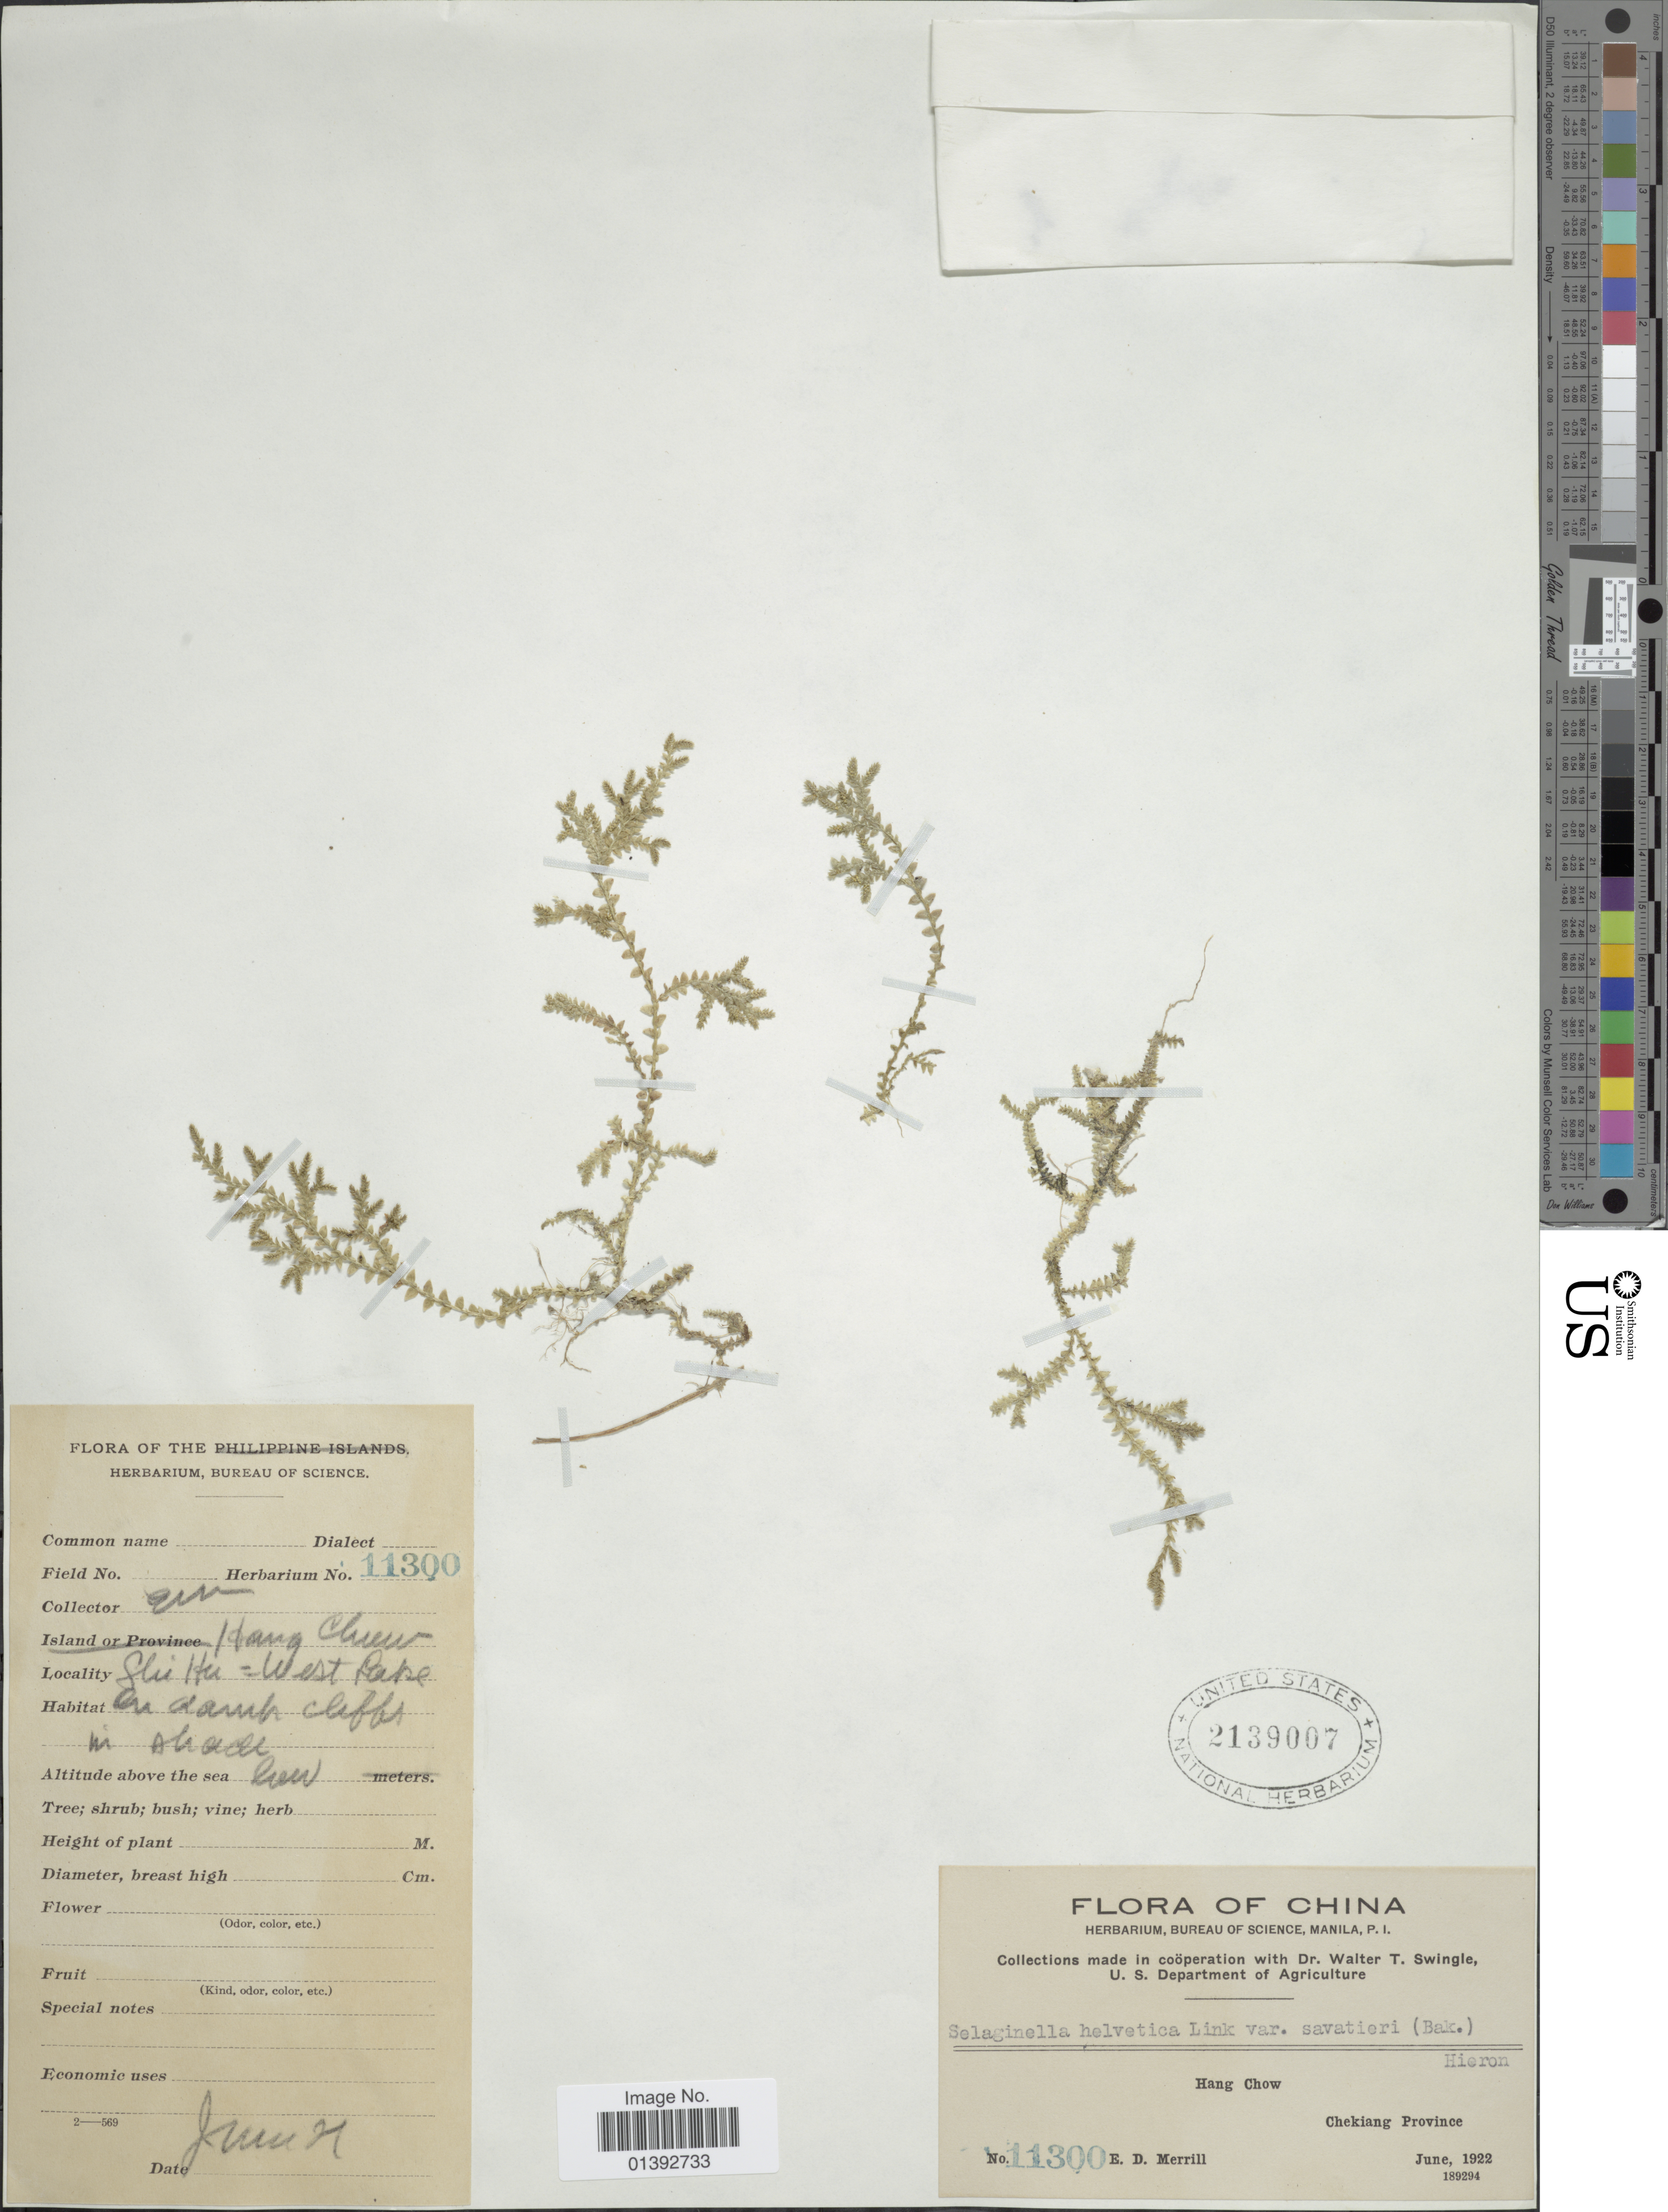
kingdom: Plantae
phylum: Tracheophyta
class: Lycopodiopsida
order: Selaginellales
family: Selaginellaceae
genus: Selaginella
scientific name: Selaginella helvetica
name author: (L.) Spring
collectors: E. D. Merrill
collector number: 11300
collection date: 1922-06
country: China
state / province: Zhejiang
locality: Hang Chow, Chekiang Province, Shi Hu-west lake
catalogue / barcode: US 2139007